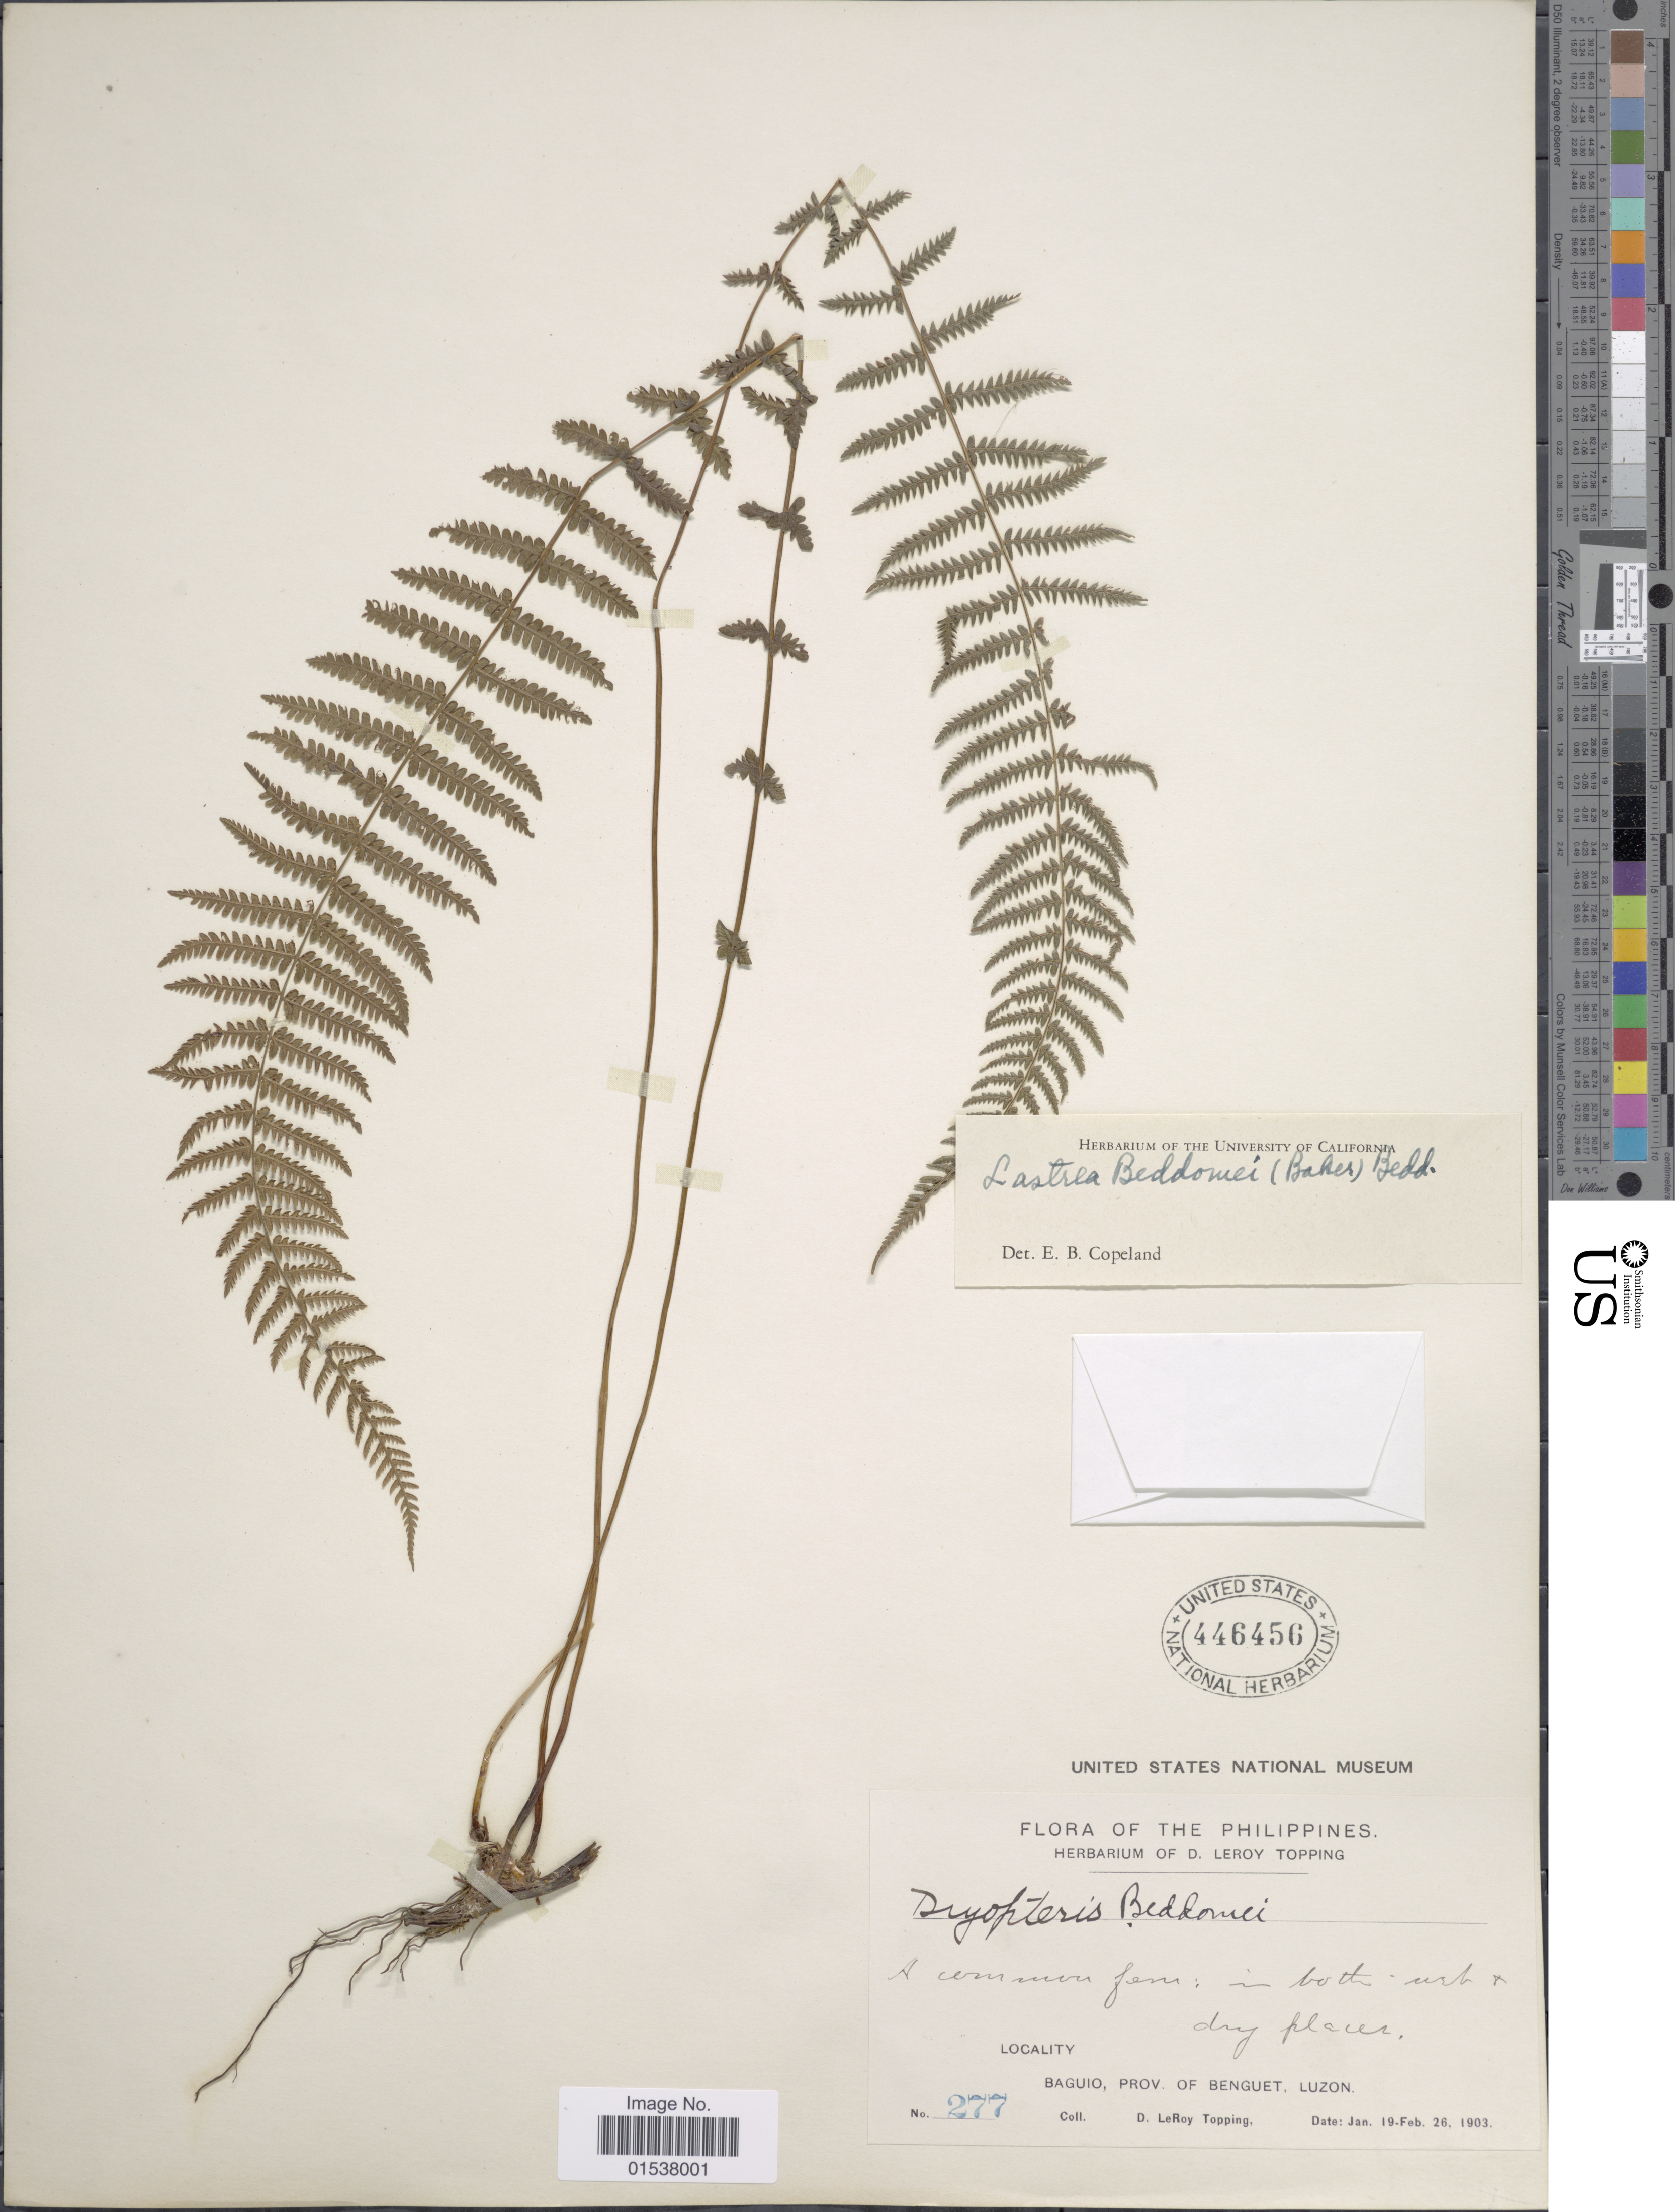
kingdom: Plantae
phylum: Tracheophyta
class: Polypodiopsida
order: Polypodiales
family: Thelypteridaceae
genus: Parathelypteris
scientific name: Parathelypteris beddomei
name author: (Baker) Ching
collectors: D. L. Topping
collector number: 277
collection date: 1903-01-19/1903-02-26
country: Philippines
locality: Baguio, Prov. of Benguet, Luzon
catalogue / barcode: US 446456